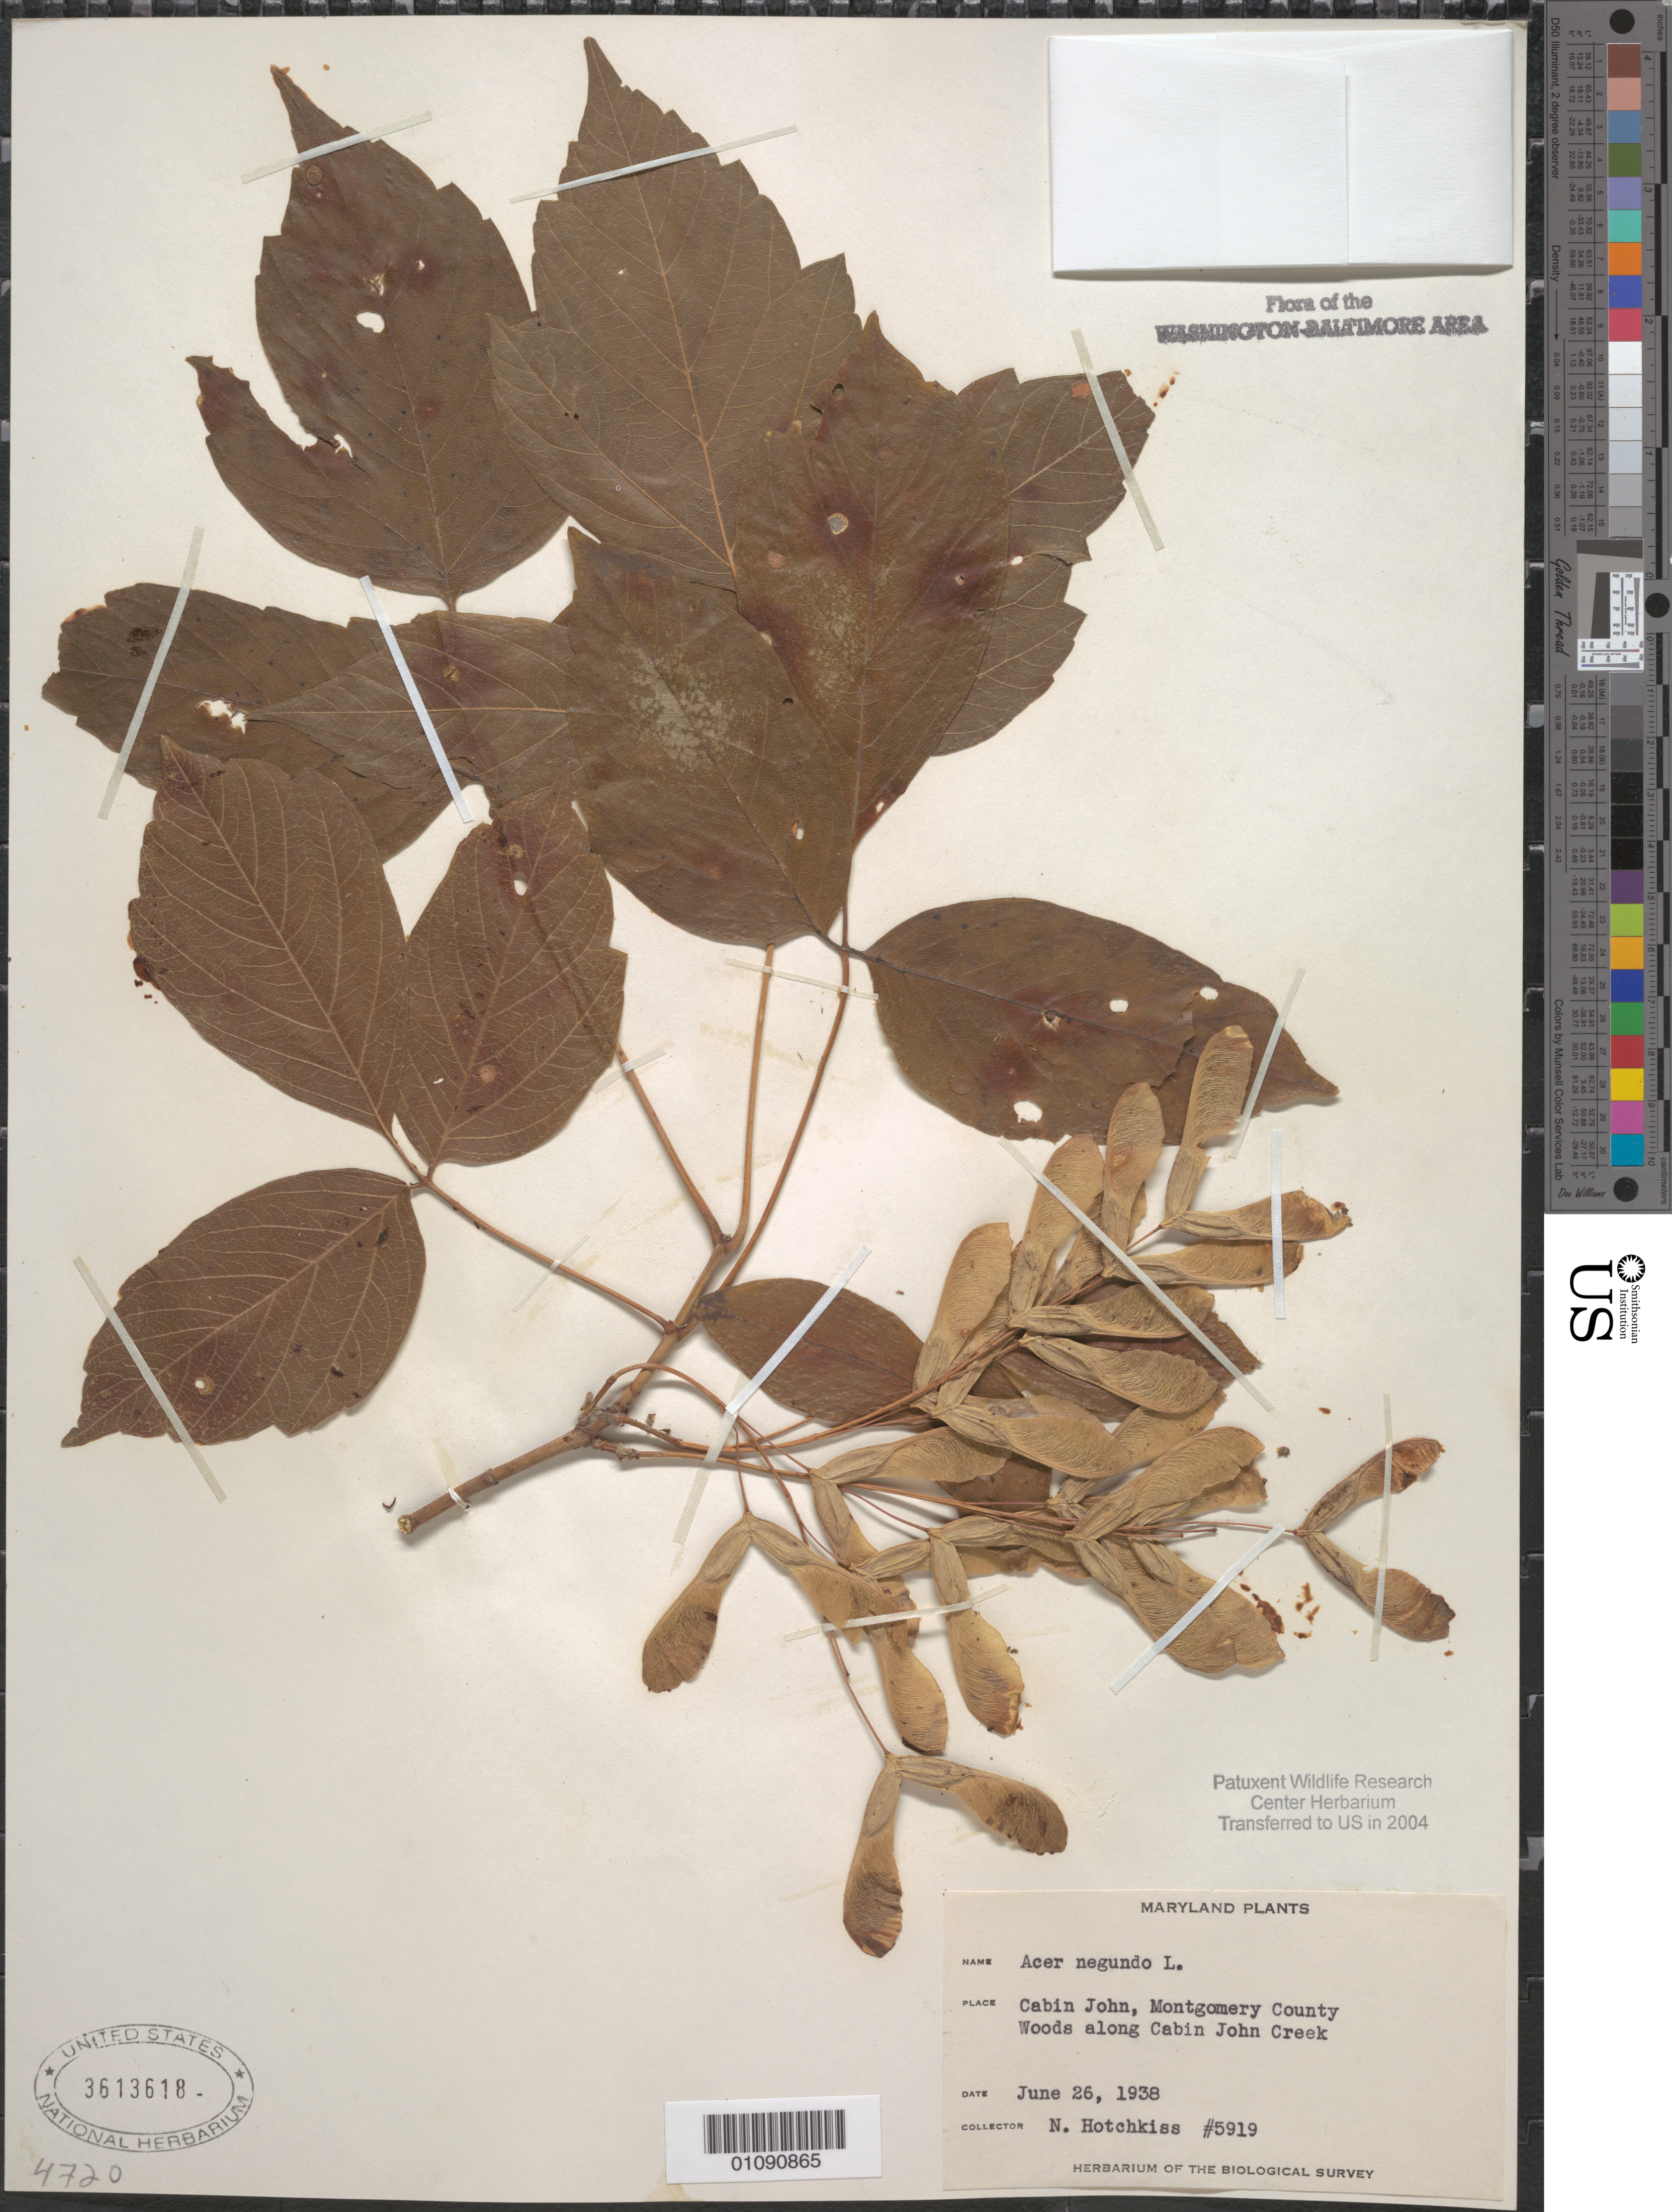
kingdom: Plantae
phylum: Tracheophyta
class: Magnoliopsida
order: Sapindales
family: Sapindaceae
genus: Acer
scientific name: Acer negundo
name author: L.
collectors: N. Hotchkiss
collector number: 5919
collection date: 1938-06-26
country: United States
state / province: Maryland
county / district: Montgomery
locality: Cabin John, along Cabin John Creek.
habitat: Woods.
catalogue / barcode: US 3613618